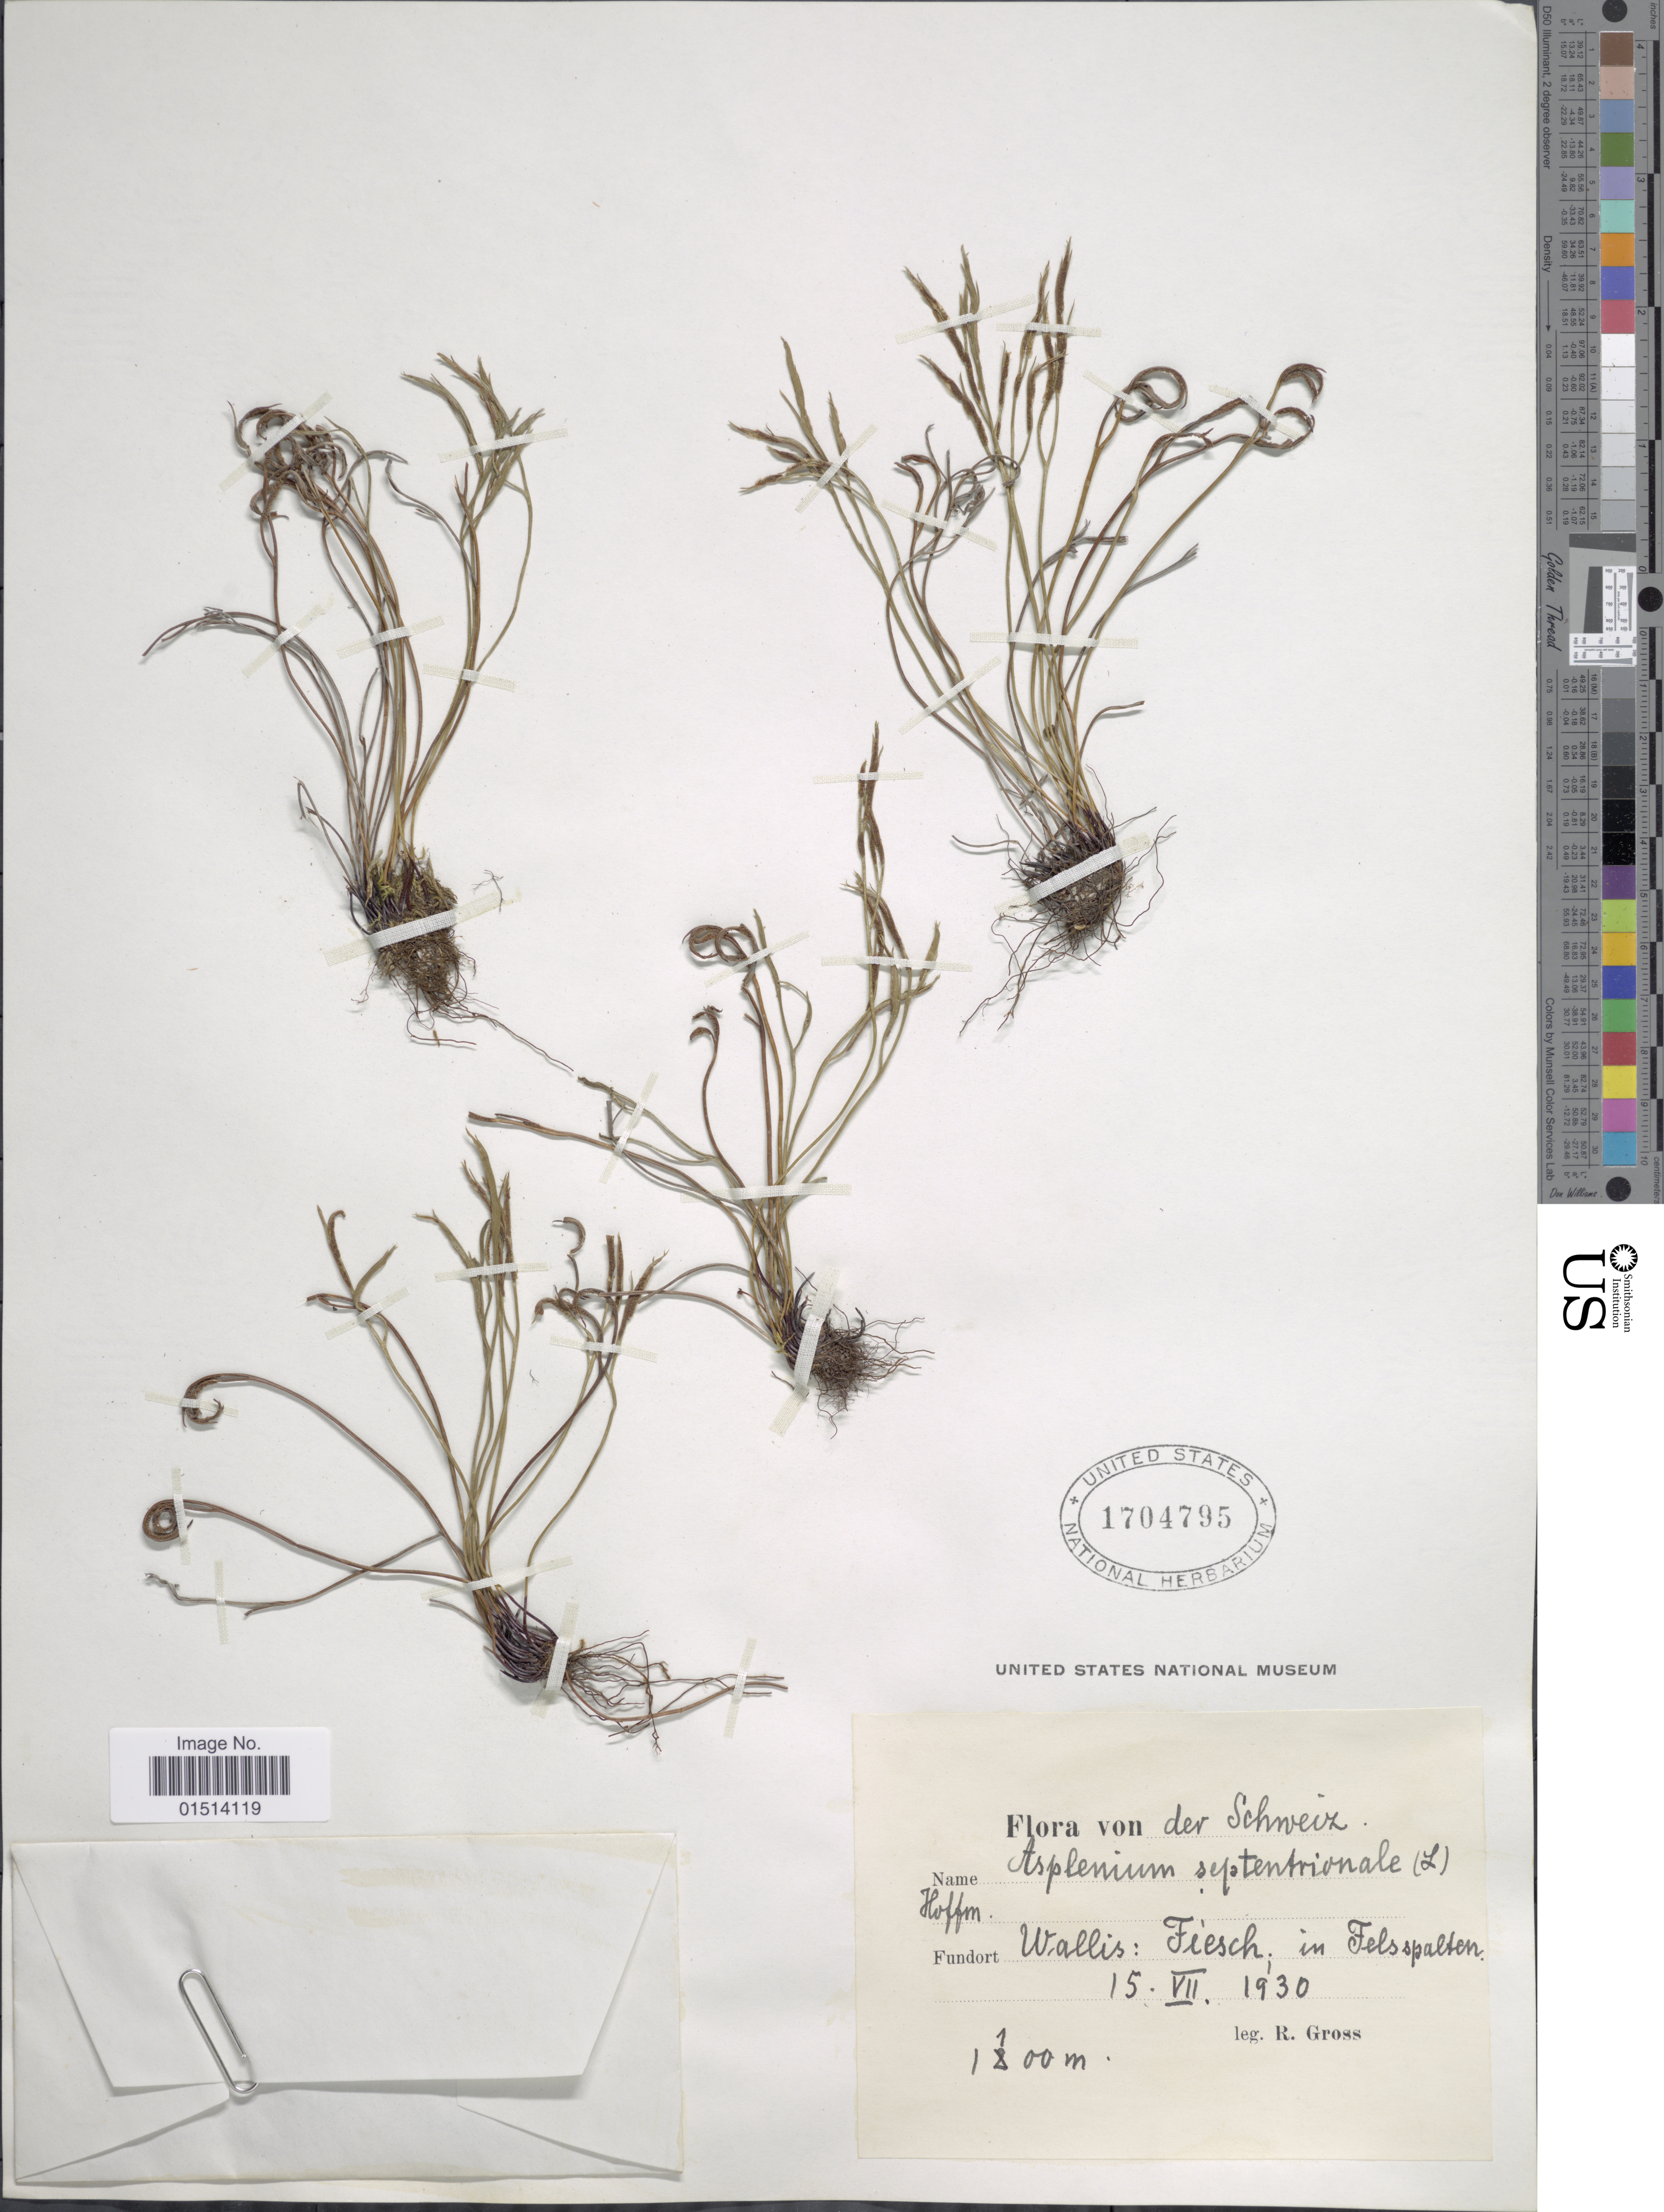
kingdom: Plantae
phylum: Tracheophyta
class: Polypodiopsida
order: Polypodiales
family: Aspleniaceae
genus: Asplenium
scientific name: Asplenium septentrionale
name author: (L.) Hoffm.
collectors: R. Gross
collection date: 1930-07-15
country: Switzerland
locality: Schweiz, Fundort Wallis: Fiesch; in Felspalten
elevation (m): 1800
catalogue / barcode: US 1704795